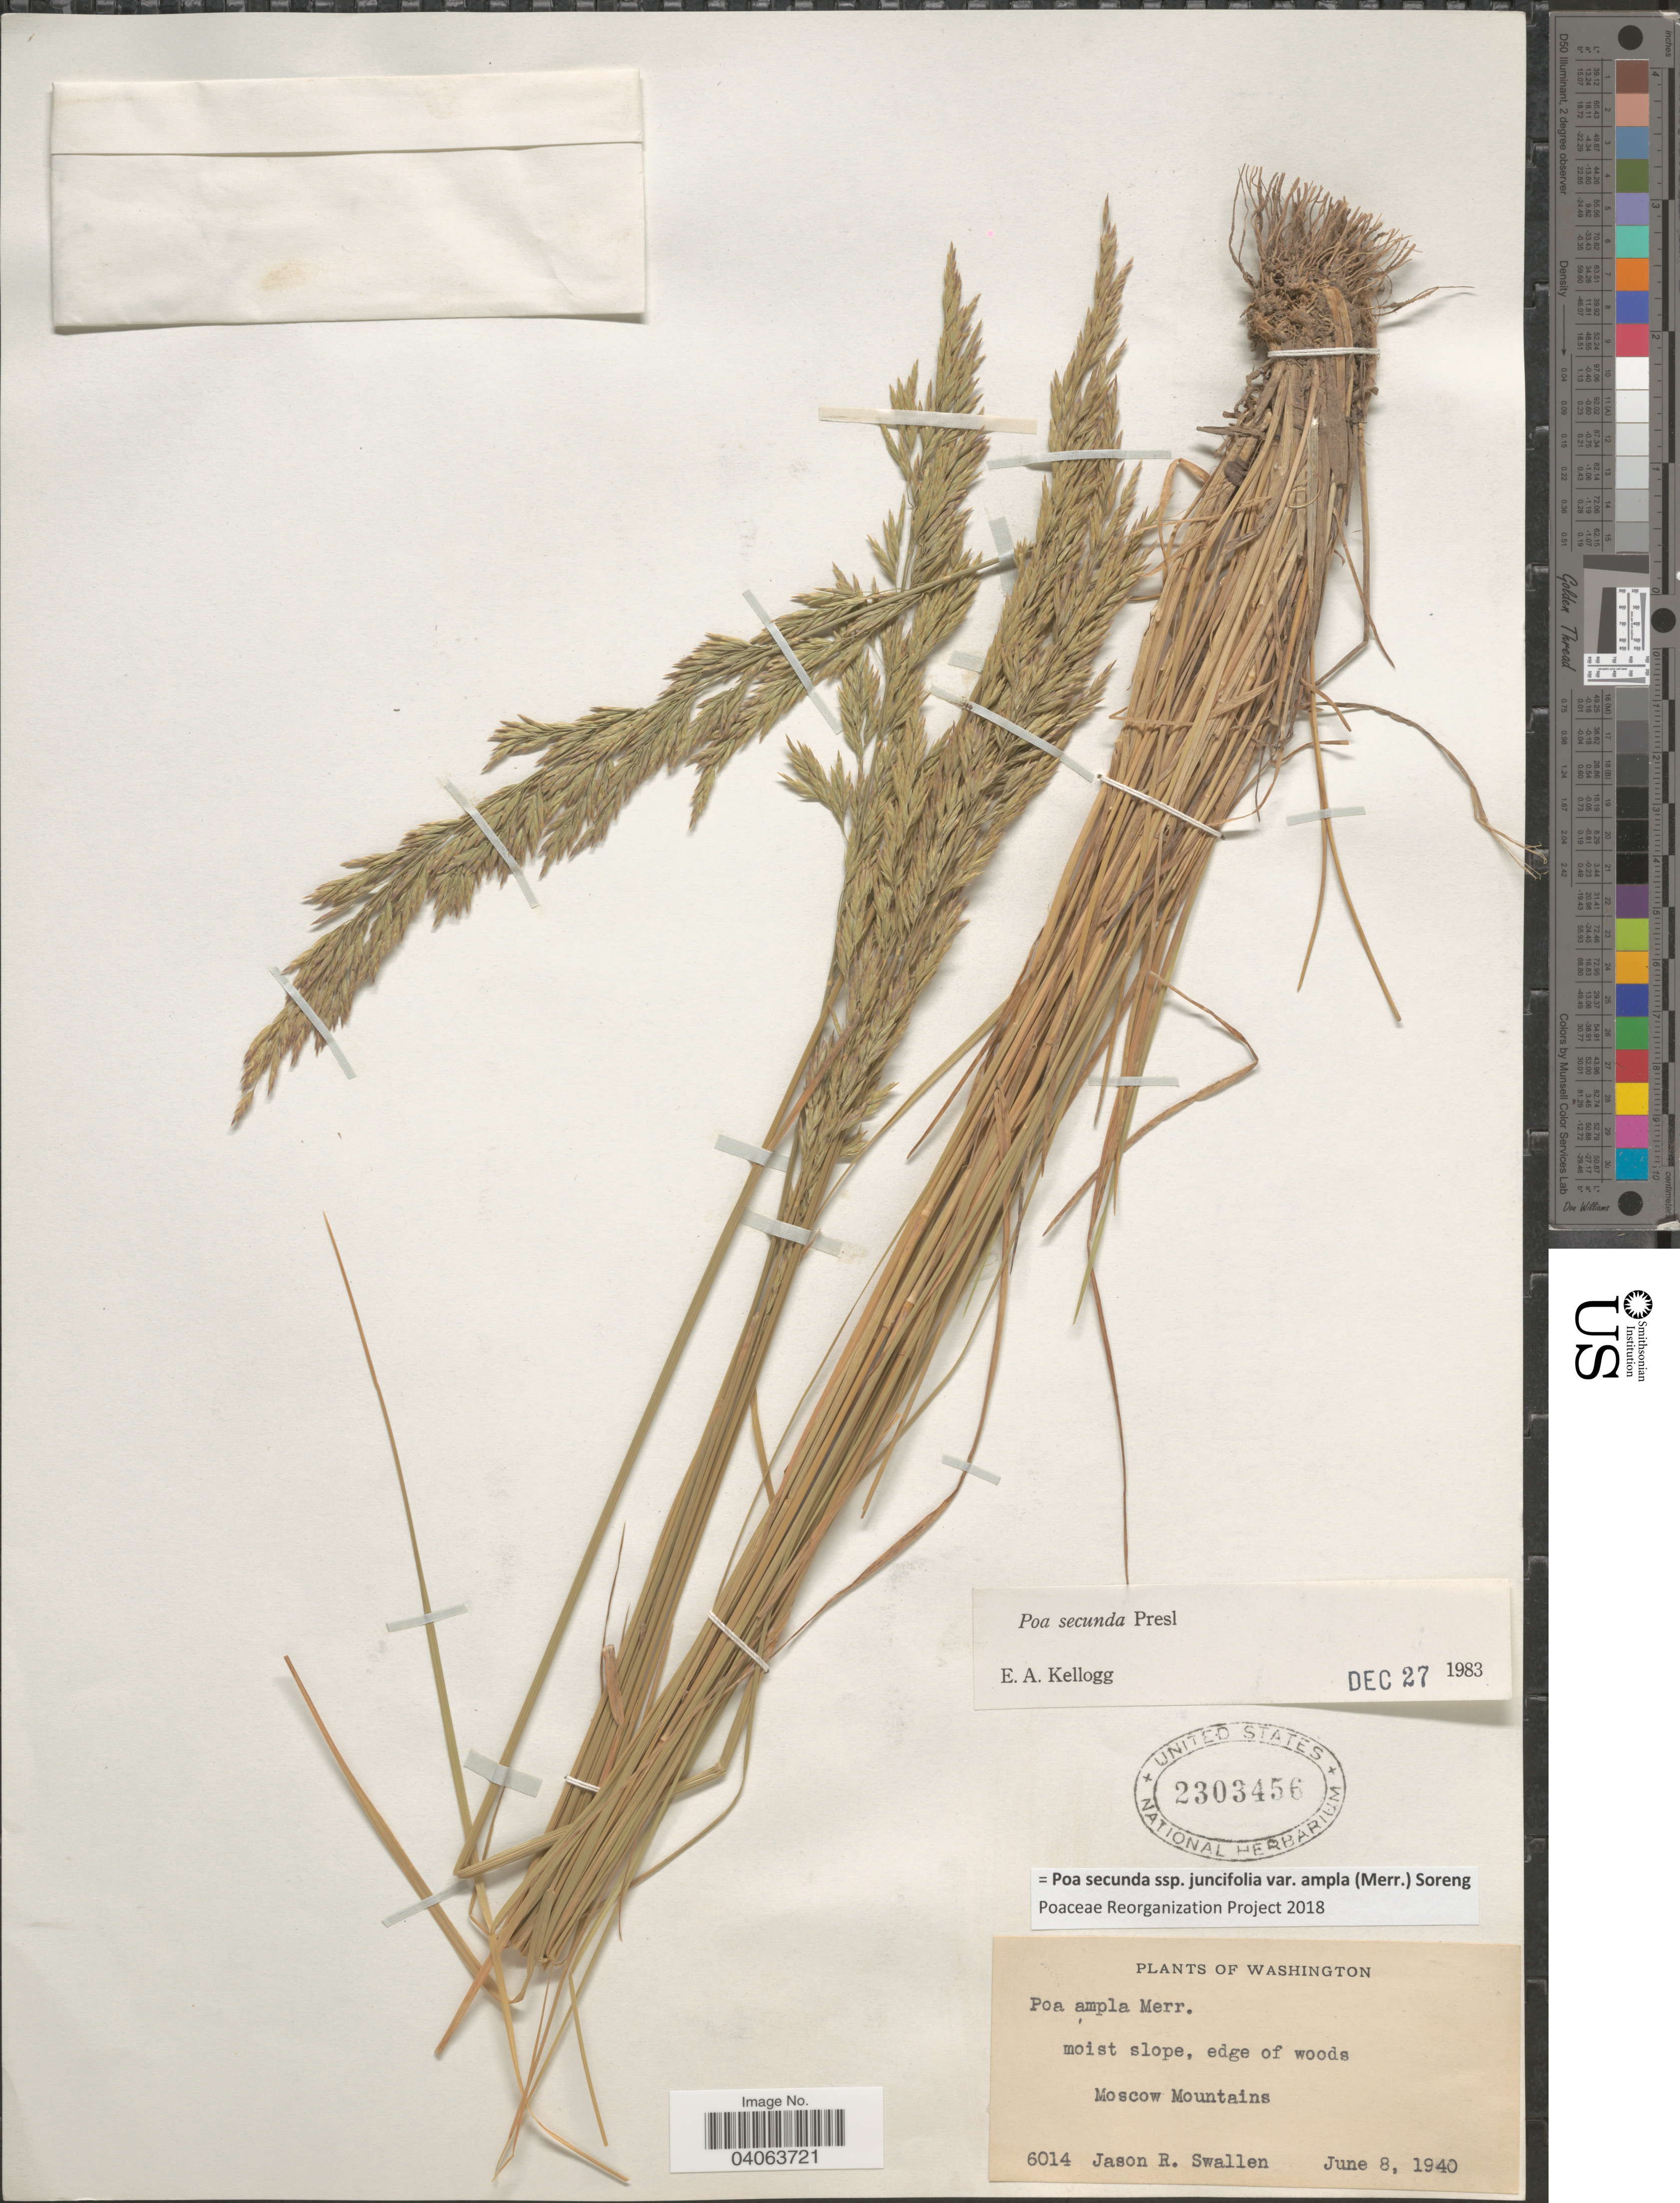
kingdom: Plantae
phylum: Tracheophyta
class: Liliopsida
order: Poales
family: Poaceae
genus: Poa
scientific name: Poa secunda subsp. juncifolia var. ampla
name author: (Merr.) Soreng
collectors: J. R. Swallen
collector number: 6014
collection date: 1940-06-08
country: United States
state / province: Washington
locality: Moist slope, edge of woods. Moscow Mountains.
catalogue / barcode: US 2303456